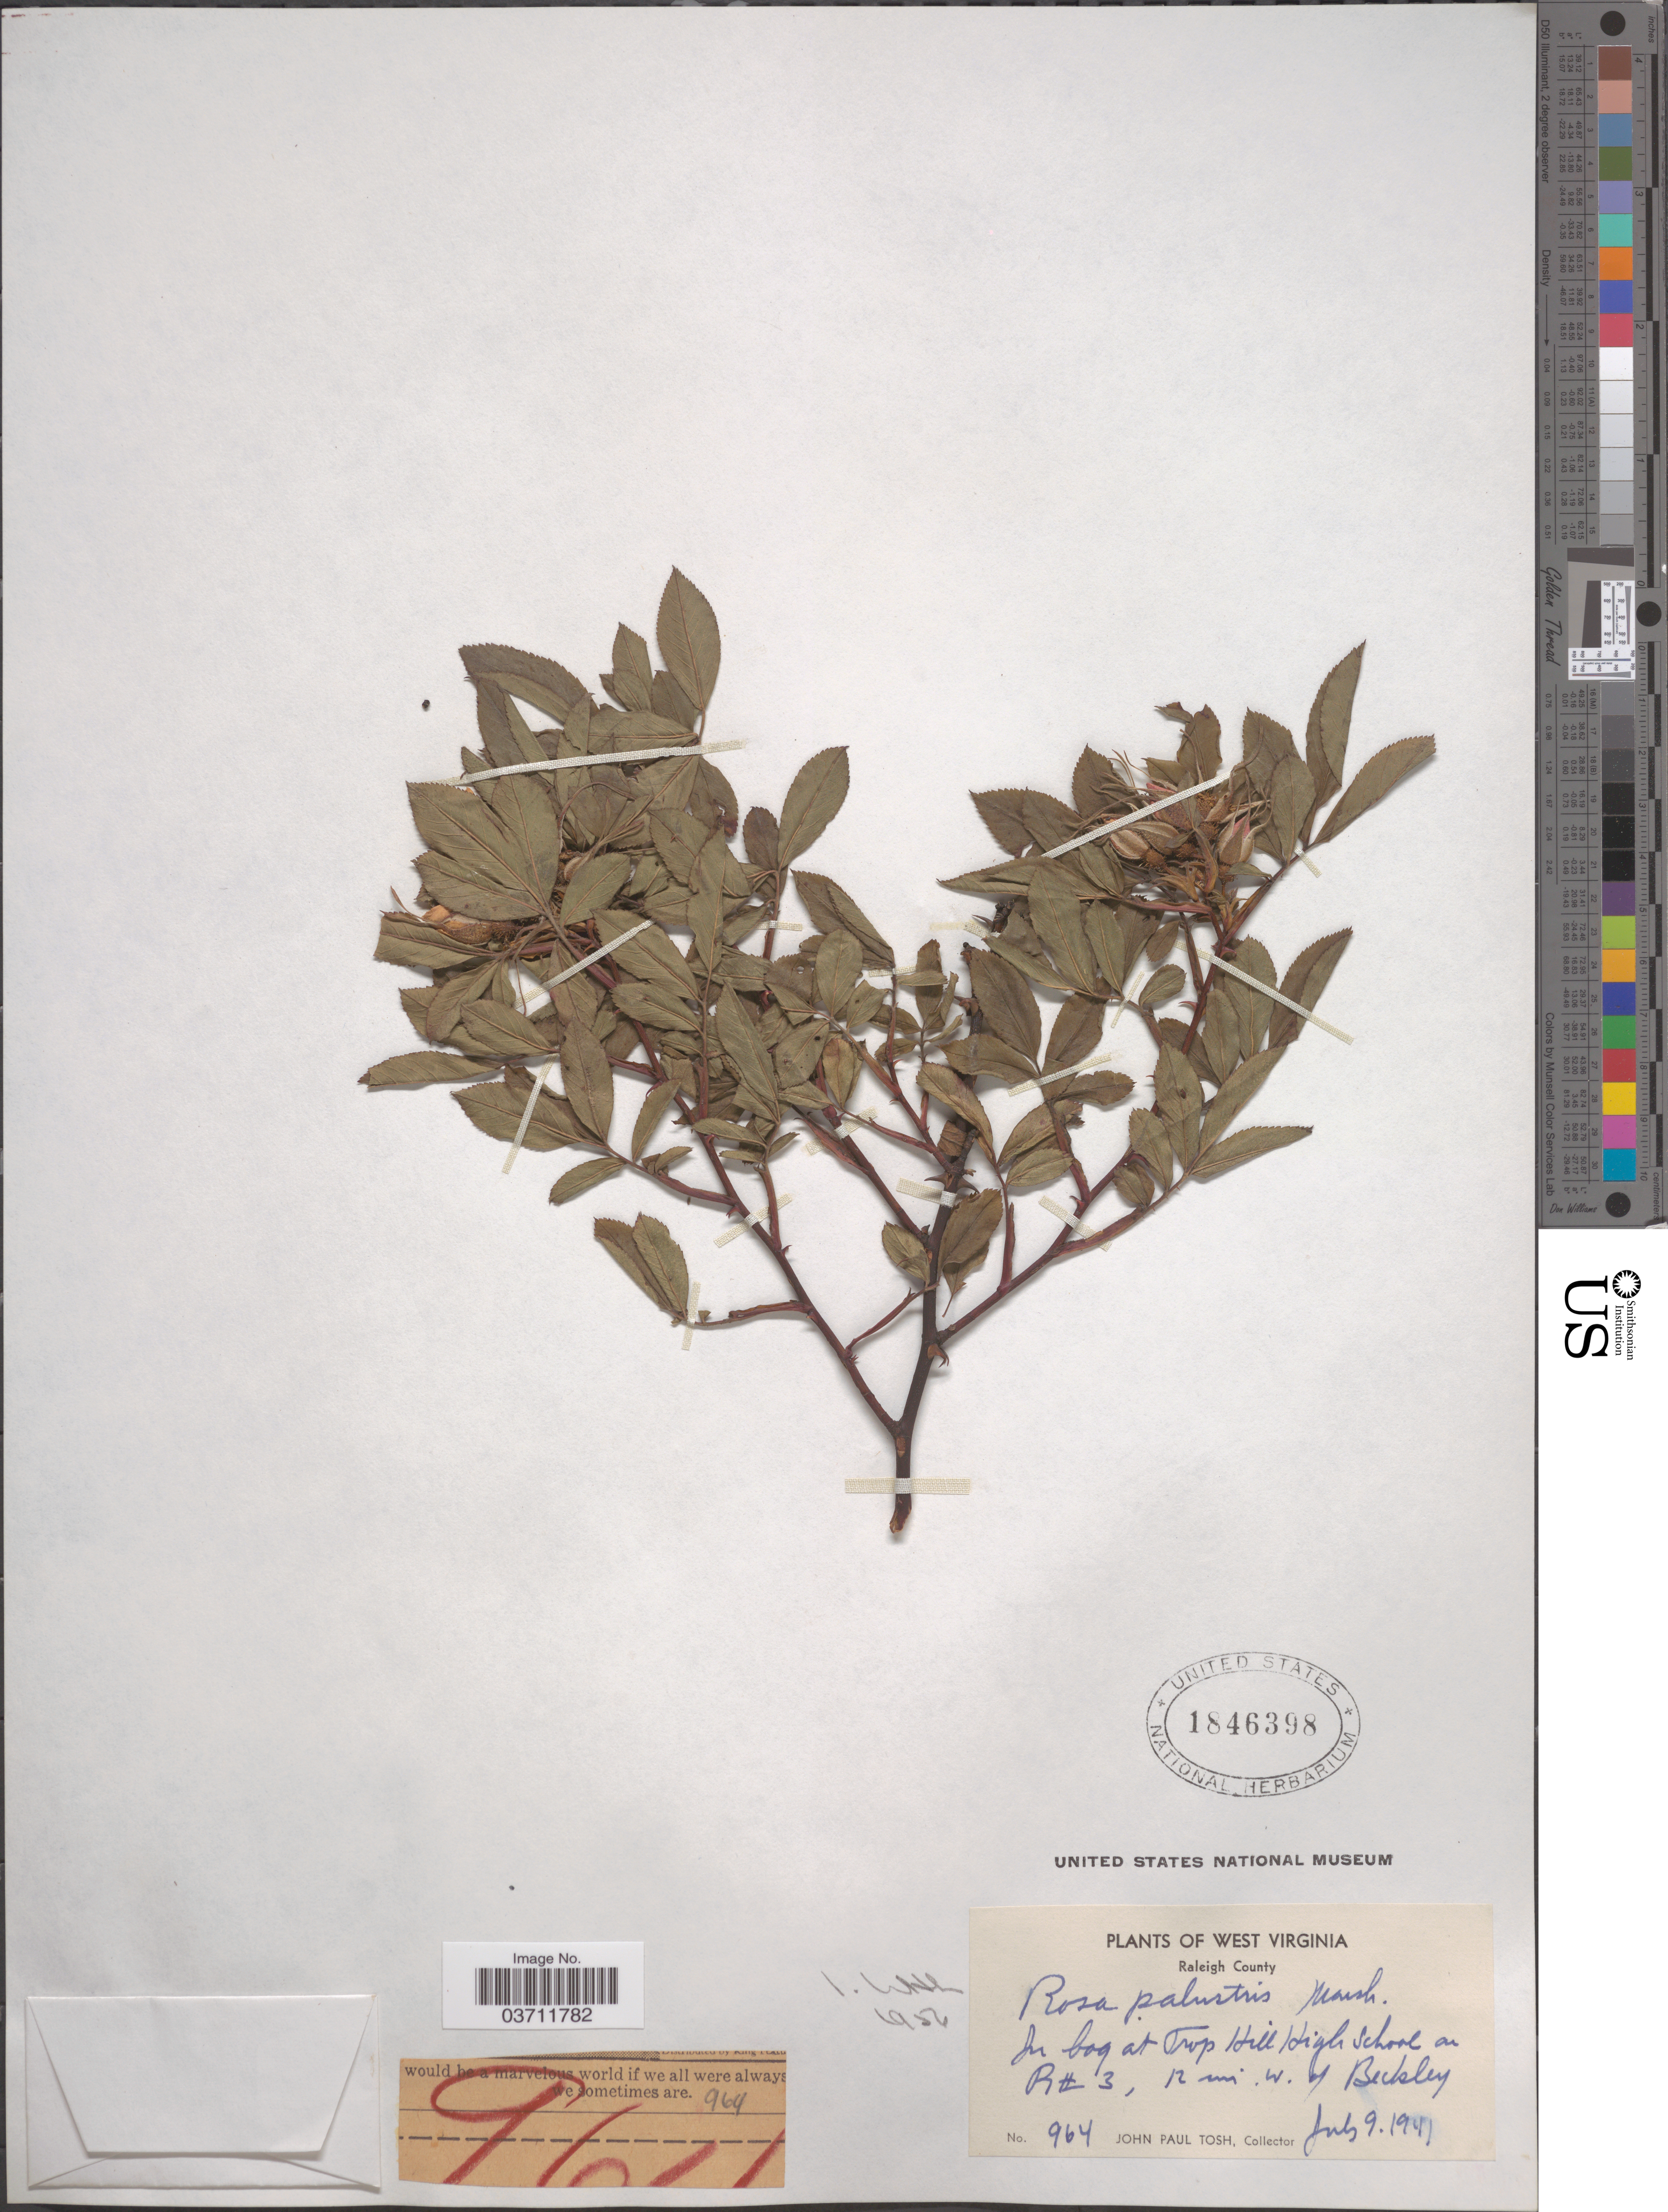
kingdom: Plantae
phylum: Tracheophyta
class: Magnoliopsida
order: Rosales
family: Rosaceae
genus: Rosa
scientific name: Rosa palustris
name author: Marshall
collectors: J. Tosh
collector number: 964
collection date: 1941-07-09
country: United States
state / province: West Virginia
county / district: Raleigh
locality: Raleigh County. In bog at Twp Hill High School on R #3, 12 mi. W. of Beckley.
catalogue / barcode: US 1846398